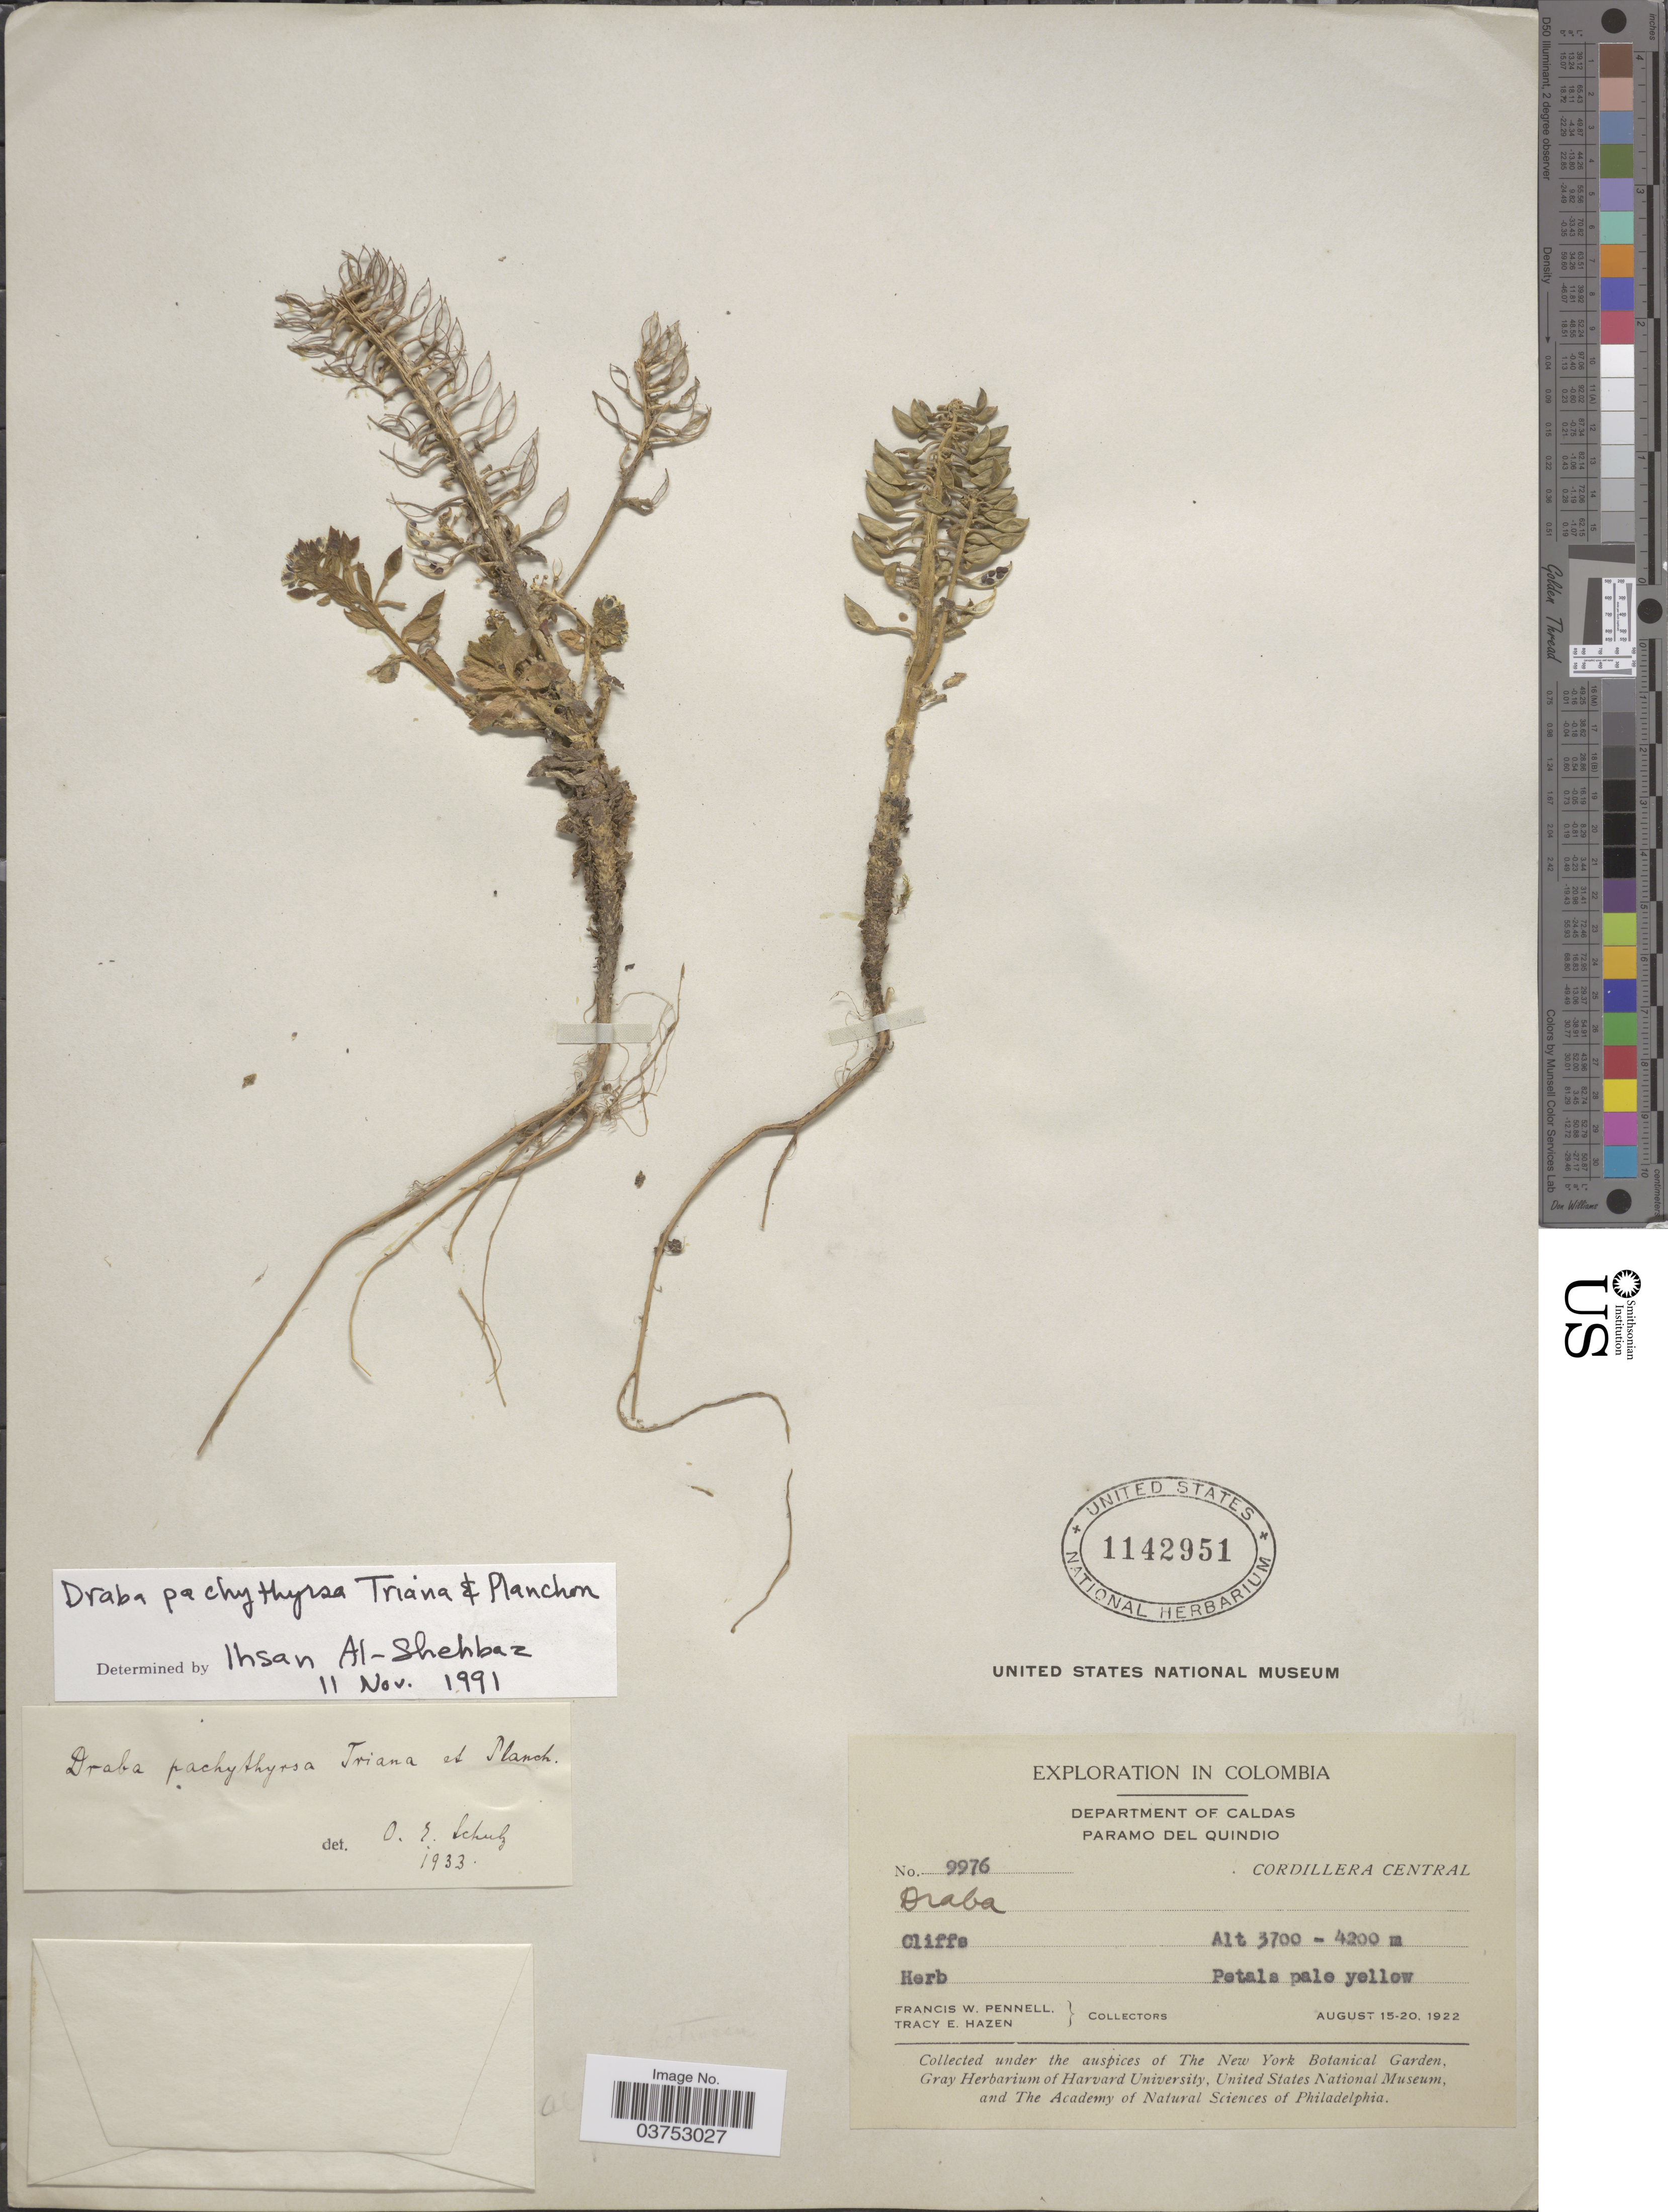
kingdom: Plantae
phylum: Tracheophyta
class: Magnoliopsida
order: Brassicales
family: Brassicaceae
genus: Draba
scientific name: Draba pachythyrsa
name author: (A. Gray) Triana & Planch.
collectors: F. W. Pennell & T. E. Hazen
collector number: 9976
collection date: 1922-08-15/1922-08-20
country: Colombia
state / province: Caldas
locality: Department of Caldas. Paramo del Quindio. Cordillera Central.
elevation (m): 3700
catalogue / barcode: US 1142951